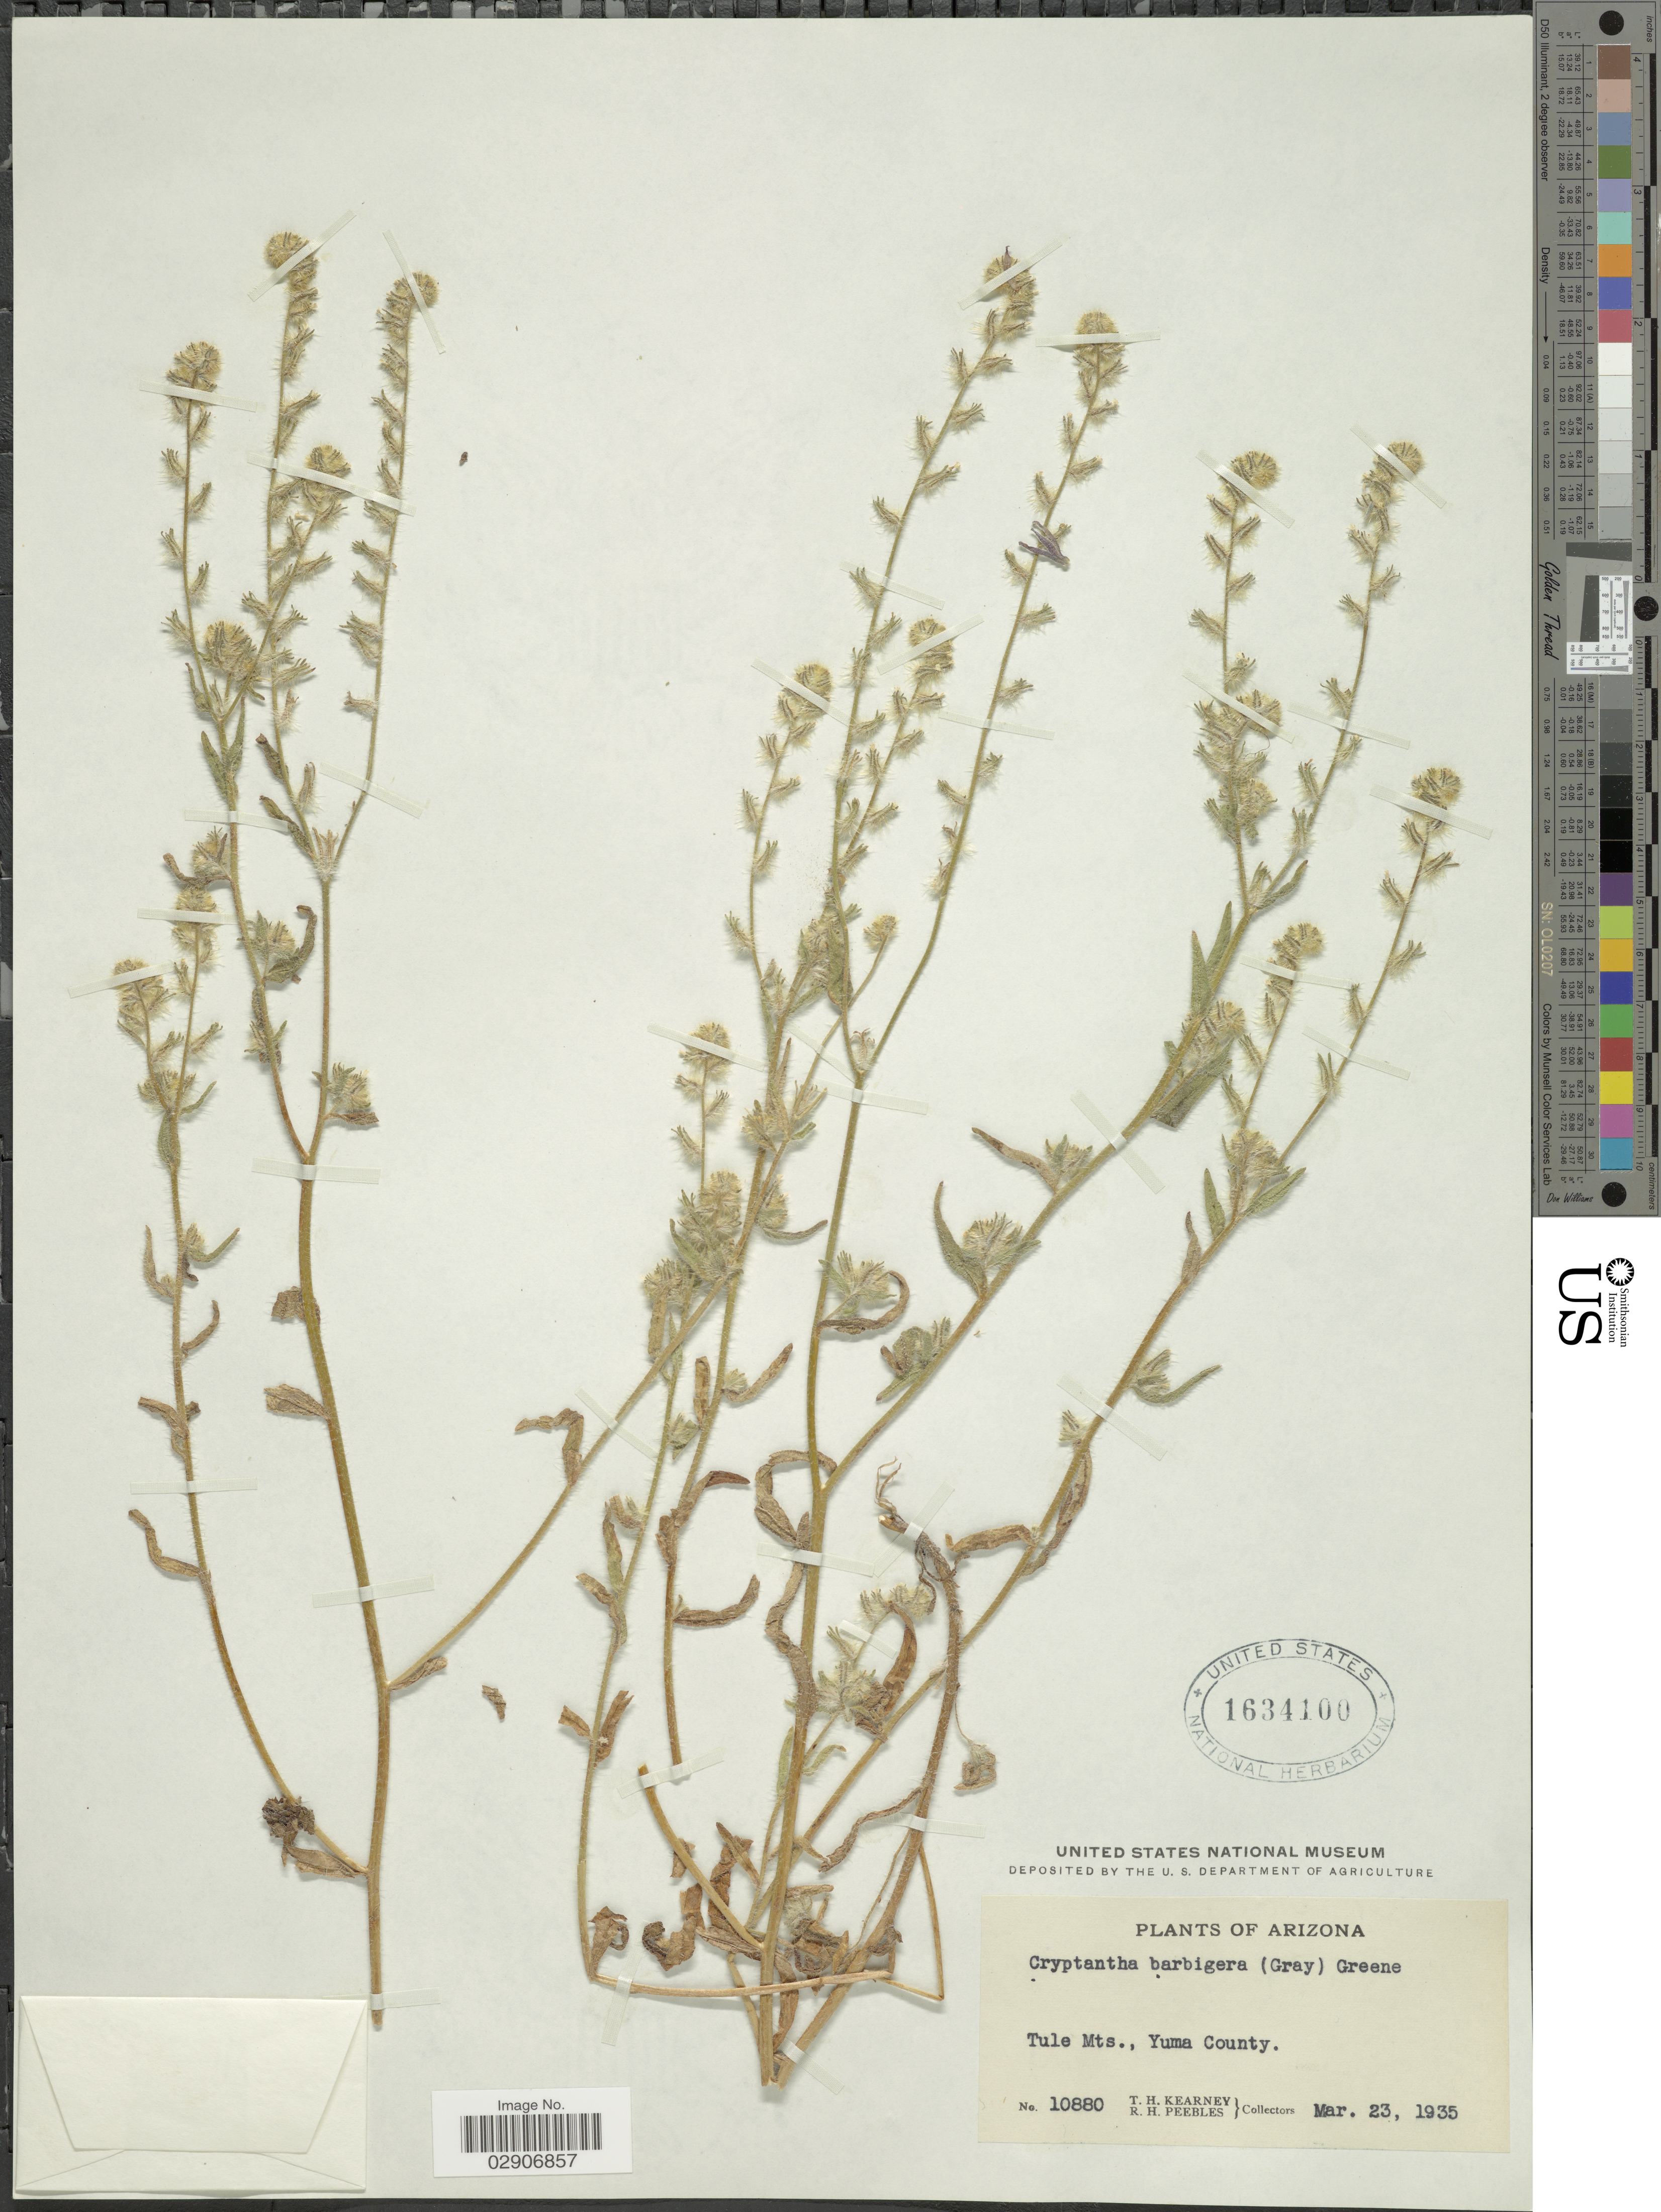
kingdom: Plantae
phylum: Tracheophyta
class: Magnoliopsida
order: Boraginales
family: Boraginaceae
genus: Cryptantha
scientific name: Cryptantha barbigera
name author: (A. Gray) Greene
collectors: T. H. Kearney & R. H. Peebles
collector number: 10880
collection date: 1935-03-23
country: United States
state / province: Arizona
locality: Tule Mts., Yuma County.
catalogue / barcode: US 1634100